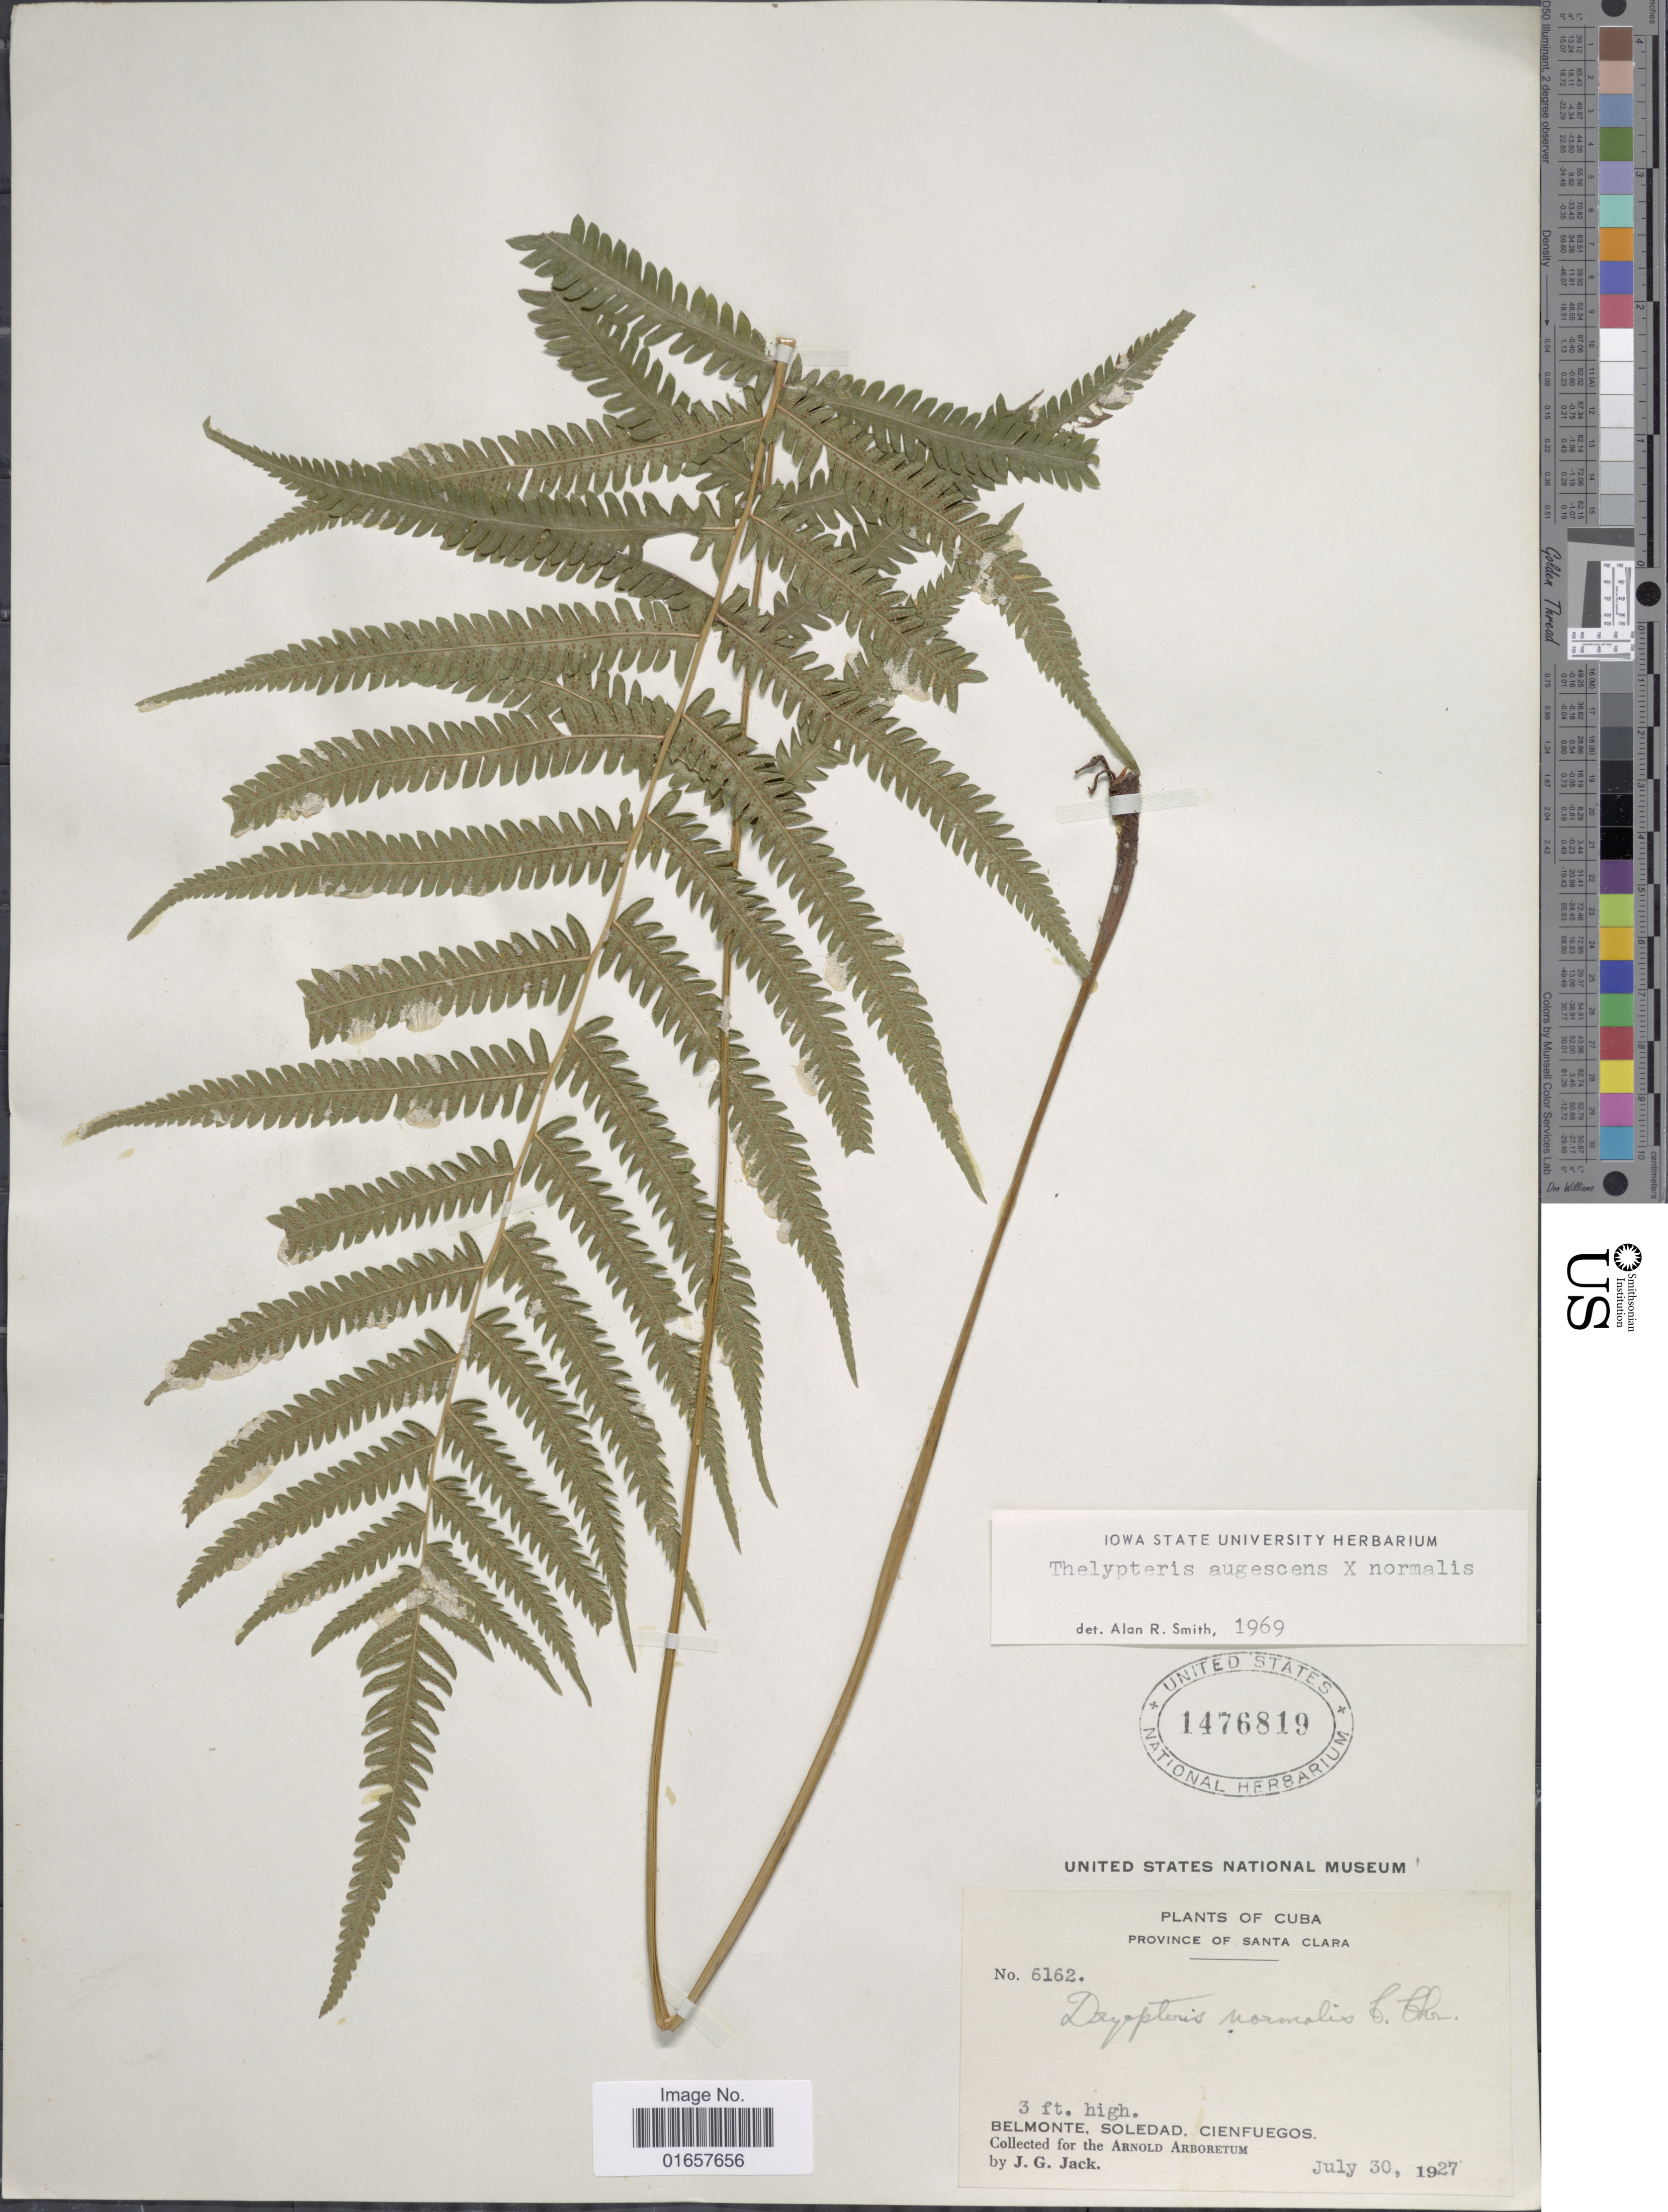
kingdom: Plantae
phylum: Tracheophyta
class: Polypodiopsida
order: Polypodiales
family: Thelypteridaceae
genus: Christella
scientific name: Christella augescens x C. normalis (C. Chr.) Holttum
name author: (Blume) Holttum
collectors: J. G. Jack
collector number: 6162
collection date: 1927-07-30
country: Cuba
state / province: Las Villas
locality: Cuba, Santa Clara, Belmonte, Soledad, Cienfuegos.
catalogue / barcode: US 1476819